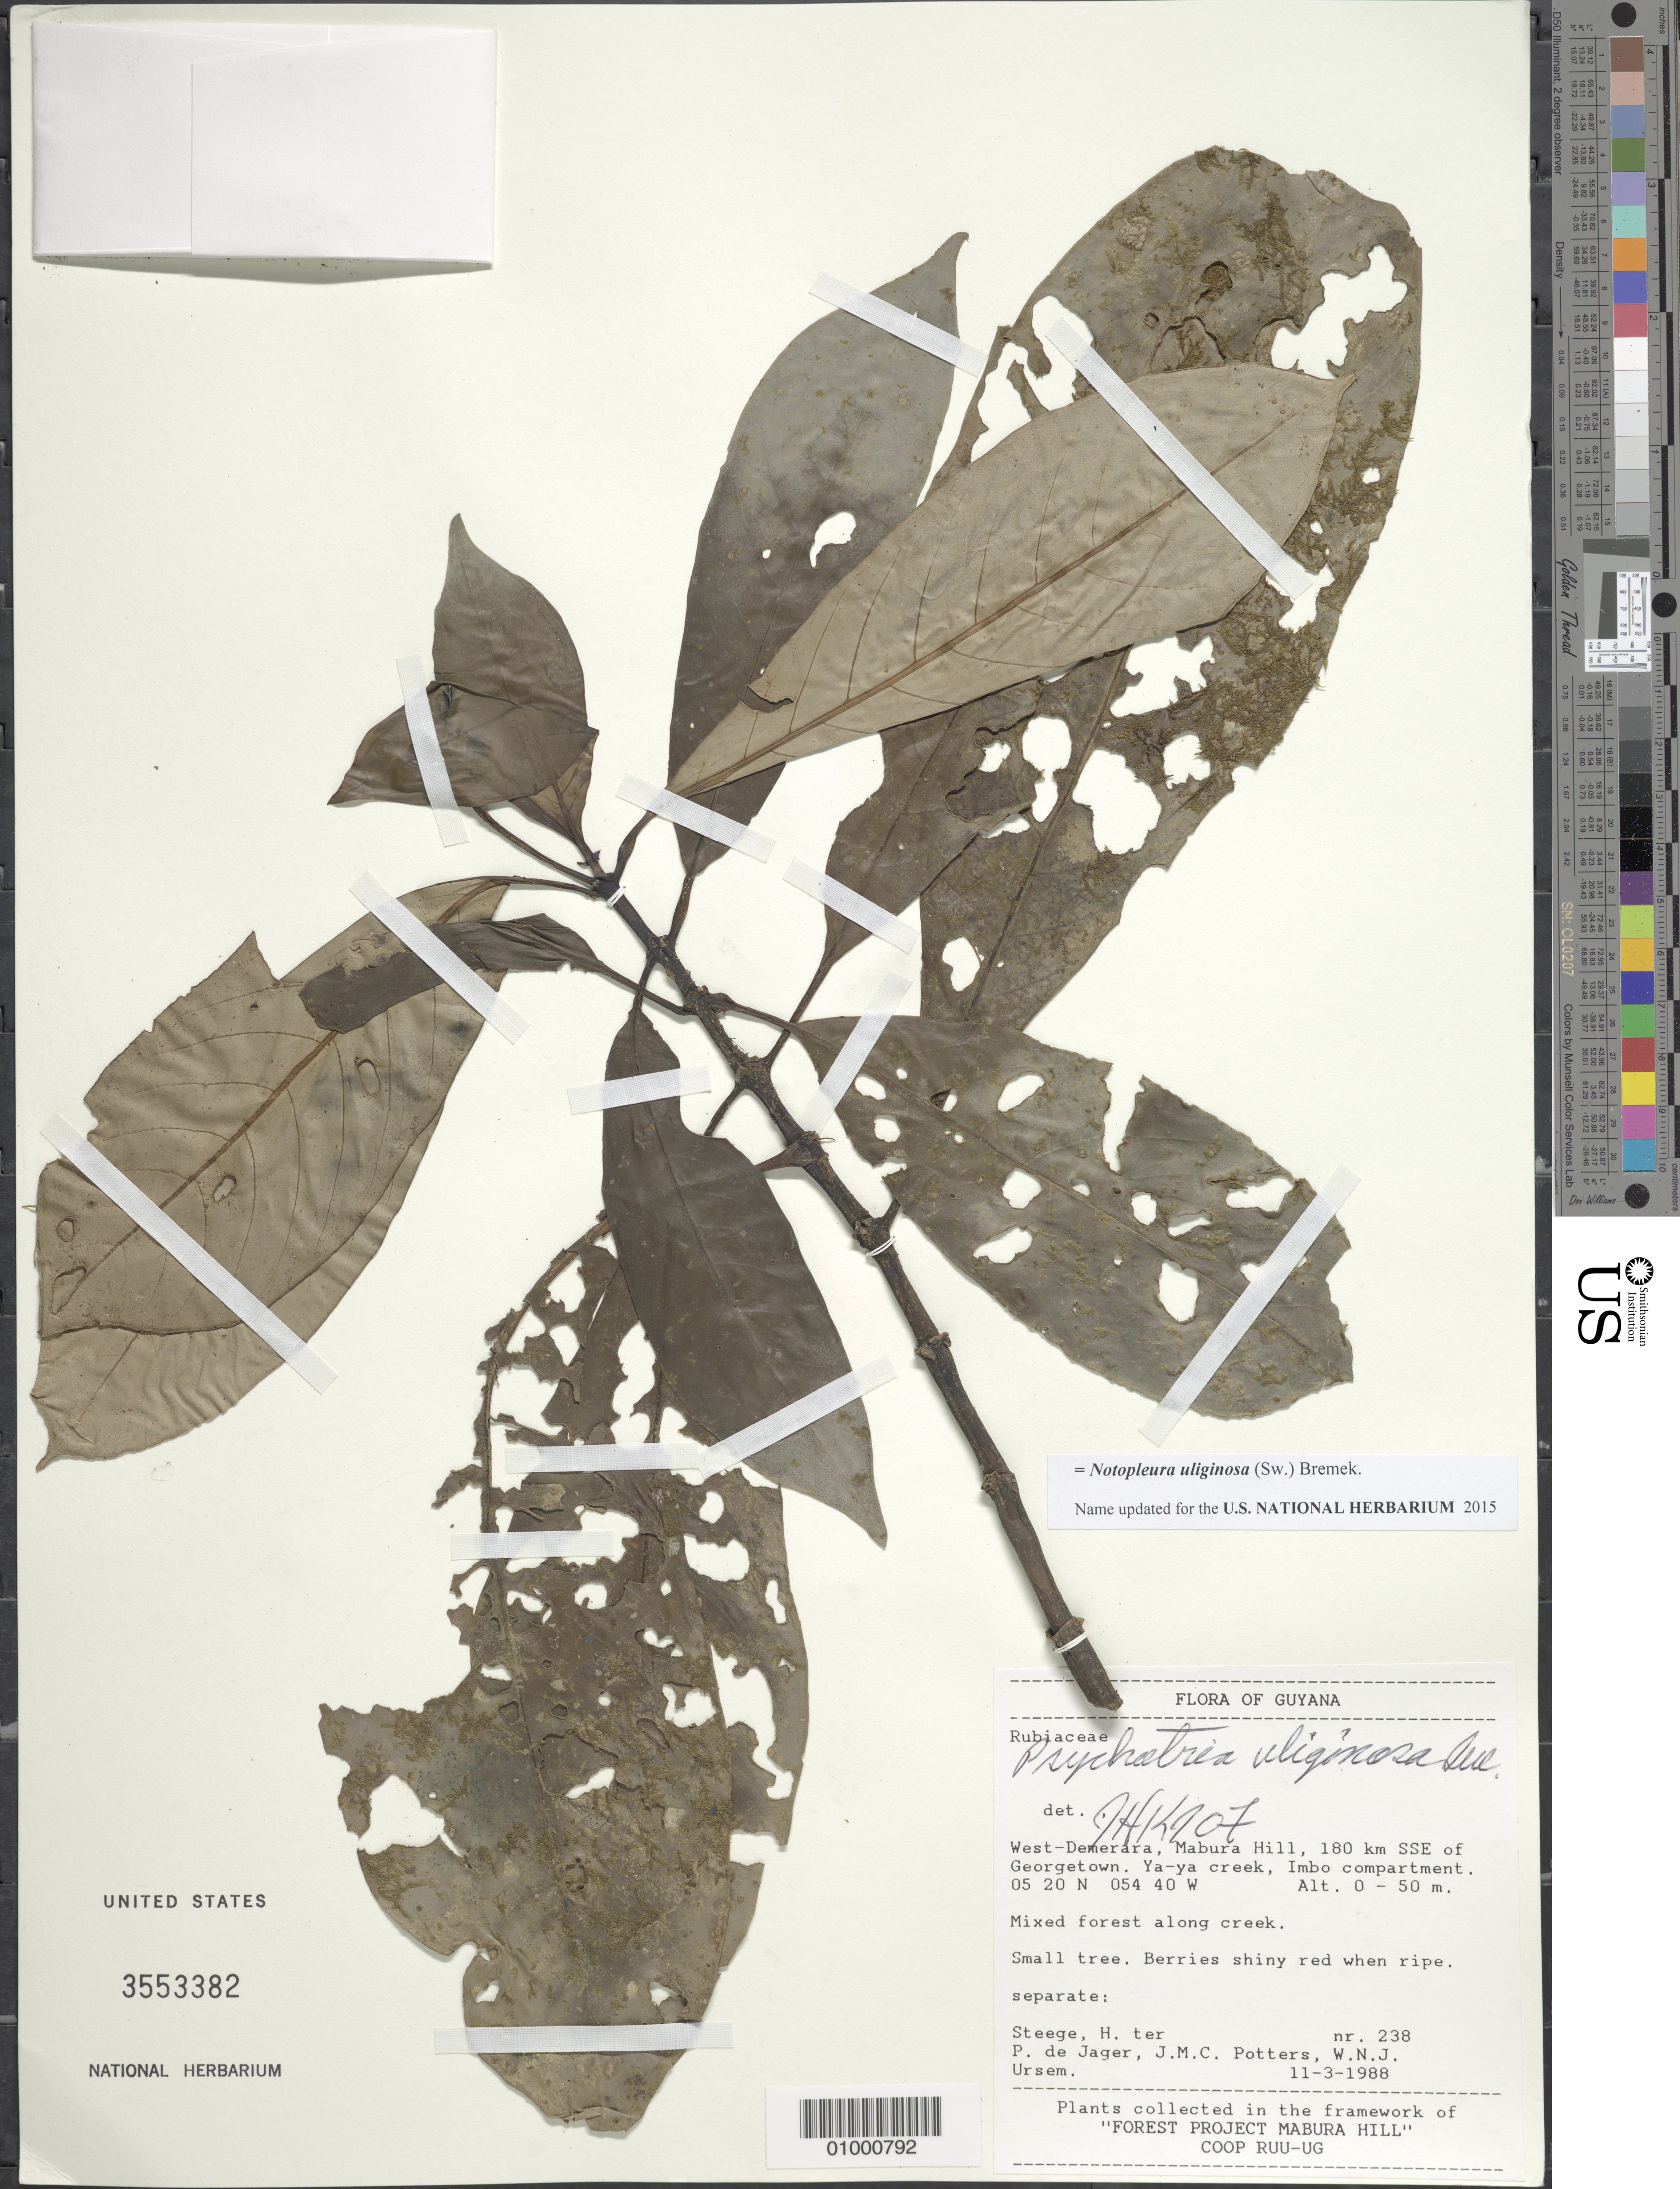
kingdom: Plantae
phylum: Tracheophyta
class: Magnoliopsida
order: Gentianales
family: Rubiaceae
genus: Psychotria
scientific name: Psychotria uliginosa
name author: Sw.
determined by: Kirkbride, J. H.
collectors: H. ter Steege, P. De Jager, J. Potters & W. Ursem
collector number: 238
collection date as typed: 11-Mar-88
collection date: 1988-03-11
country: Guyana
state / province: U. Demerara-Berbice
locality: Mabura Hill, 180 km SSE of Georgetown, Ya-Ya Creek, Imbo compartment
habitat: Mixed forest along creek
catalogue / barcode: US 3553382